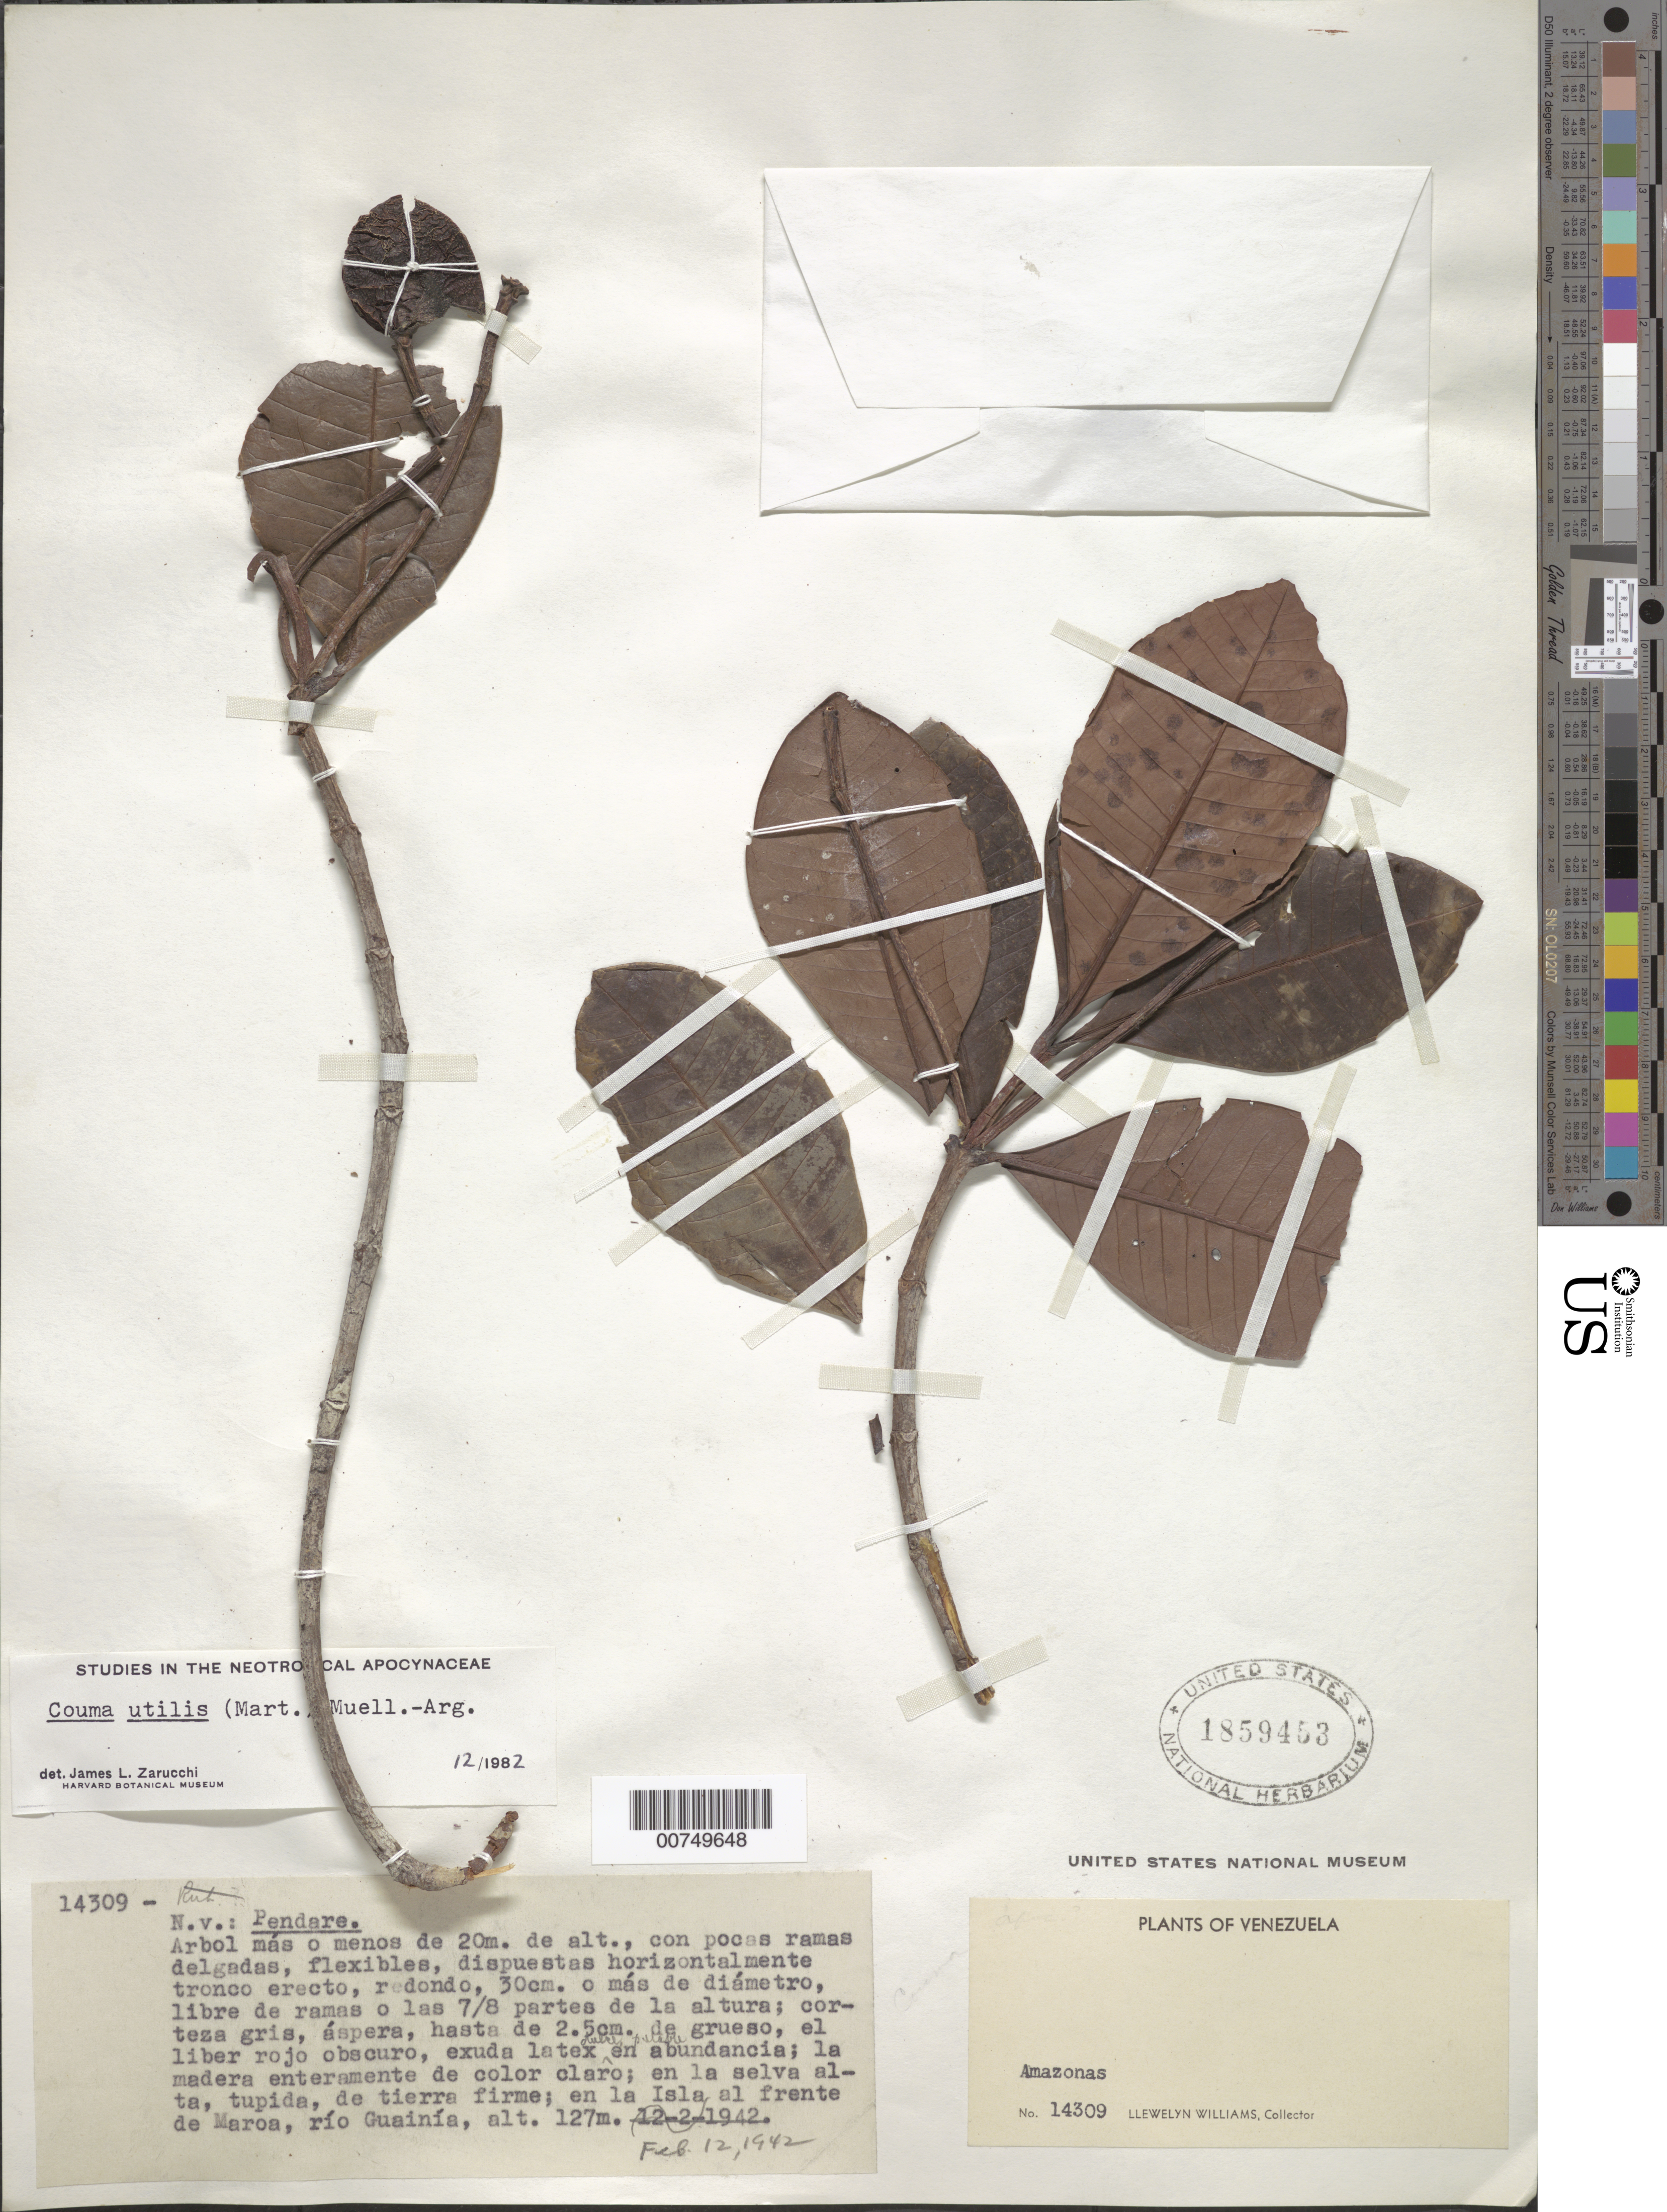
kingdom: Plantae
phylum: Tracheophyta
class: Magnoliopsida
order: Gentianales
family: Apocynaceae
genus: Couma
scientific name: Couma utilis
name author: (Mart.) Müll. Arg.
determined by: Zarucchi, J. L.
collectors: Ll. Williams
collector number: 14309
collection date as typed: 12-Feb-42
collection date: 1942-02-12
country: Venezuela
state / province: Amazonas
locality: Maroa, Río Guainía, isla al frente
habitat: Selva alta, tupida, de tierra firme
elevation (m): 127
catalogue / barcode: US 1859453